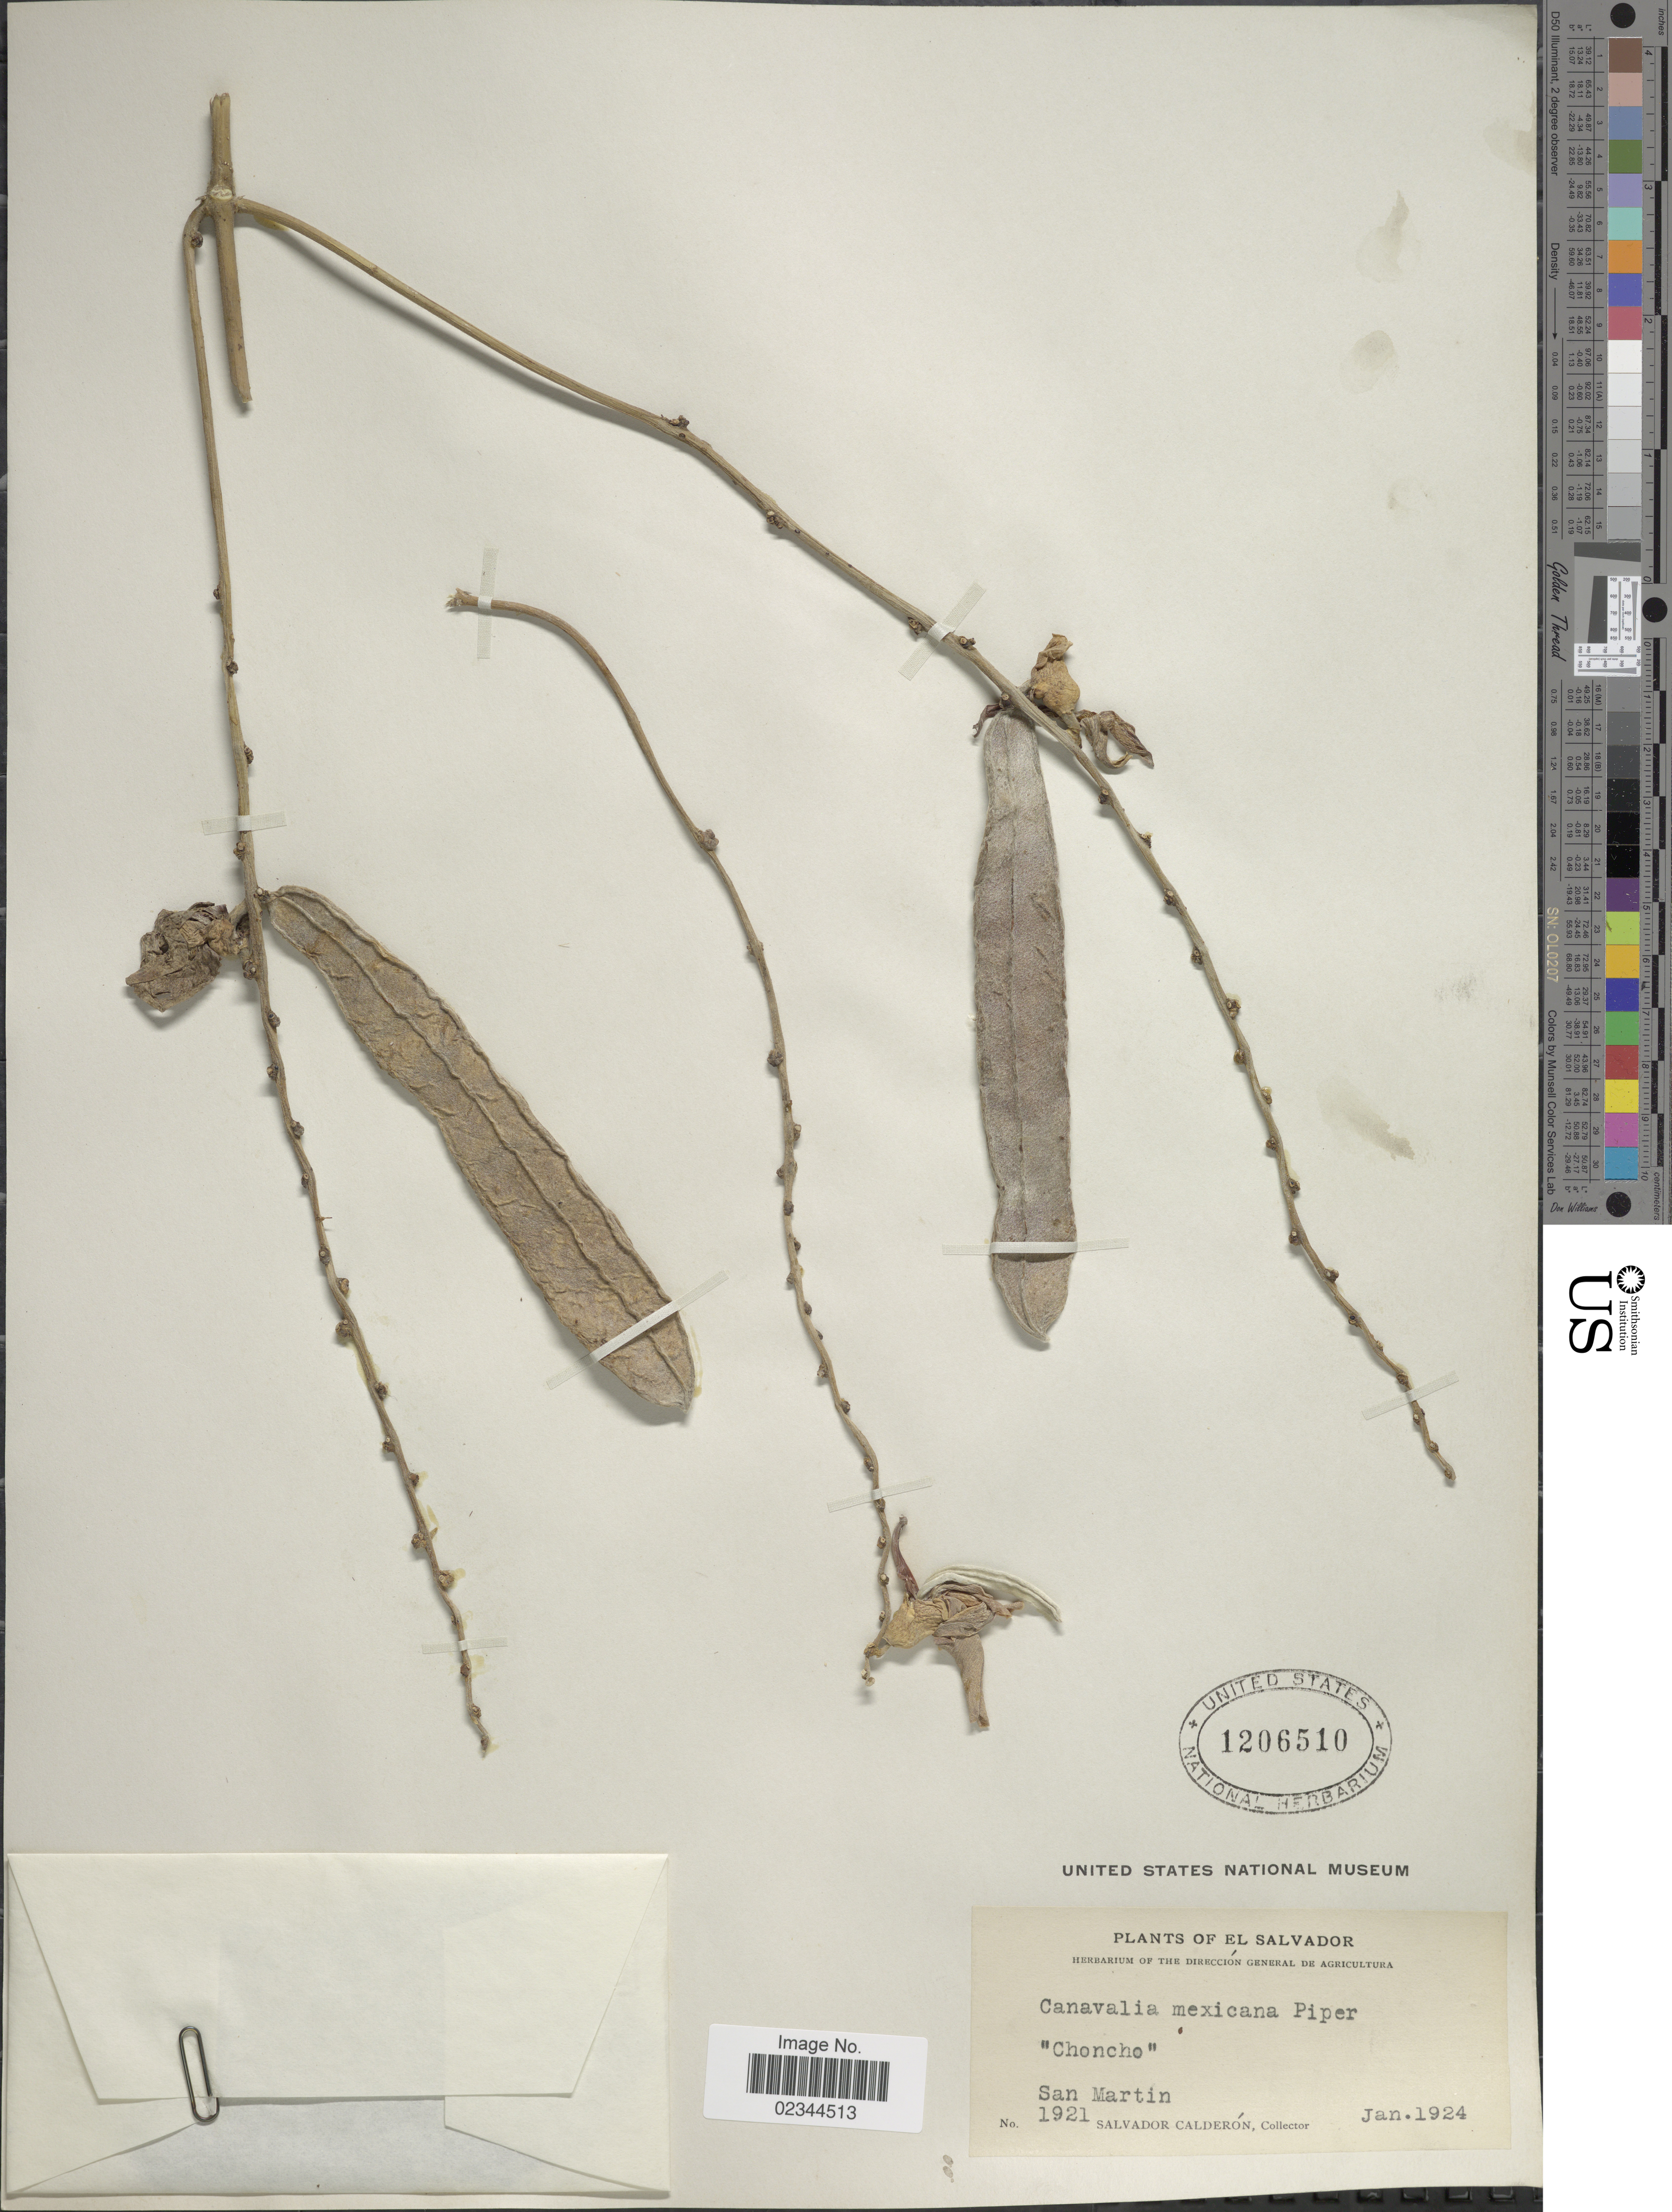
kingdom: Plantae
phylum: Tracheophyta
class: Magnoliopsida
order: Fabales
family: Fabaceae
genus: Canavalia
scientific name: Canavalia villosa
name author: Benth.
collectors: S. Calderón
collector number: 1921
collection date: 1924-01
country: El Salvador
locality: San Martin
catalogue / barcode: US 1206510